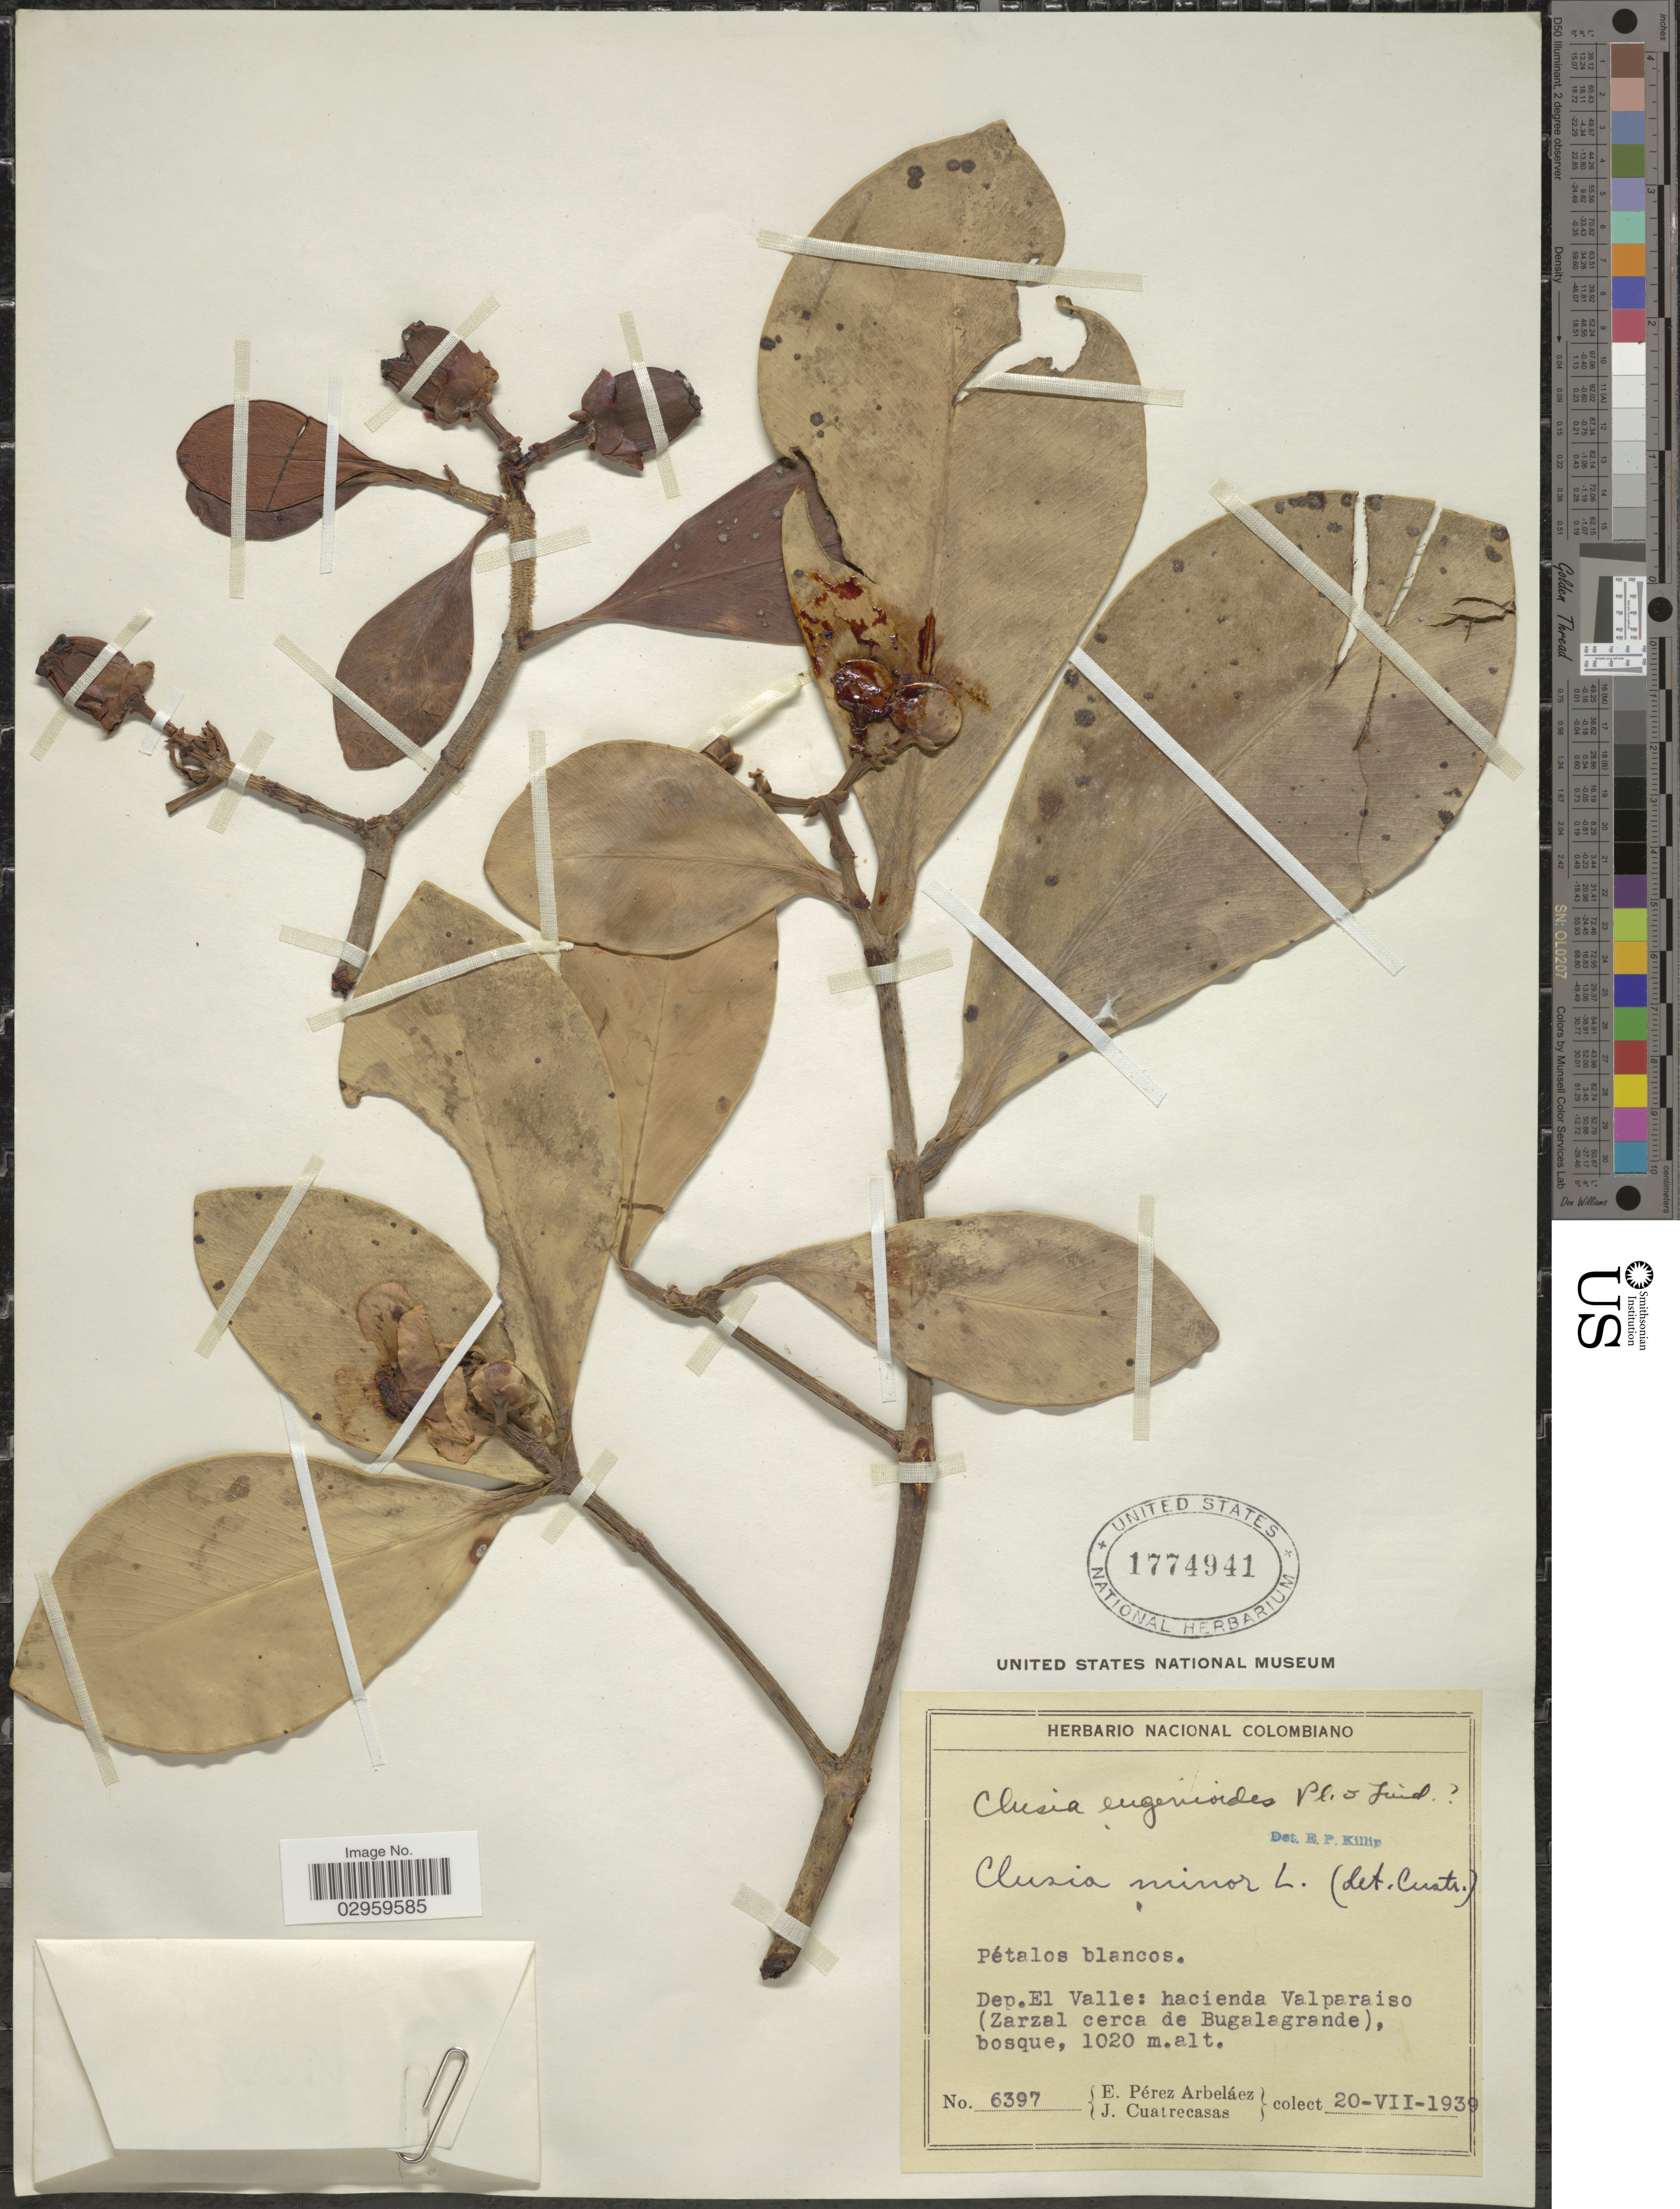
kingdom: Plantae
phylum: Tracheophyta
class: Magnoliopsida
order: Malpighiales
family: Clusiaceae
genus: Clusia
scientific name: Clusia minor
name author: L.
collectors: E. Pérez Arbeláez & J. Cuatrecasas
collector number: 6397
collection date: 1939-07-20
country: Colombia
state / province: Valle del Cauca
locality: Dep. El Valle: hacienda Valparaiso (Zarzal cerca de Bugalagrande).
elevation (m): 1020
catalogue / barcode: US 1774941